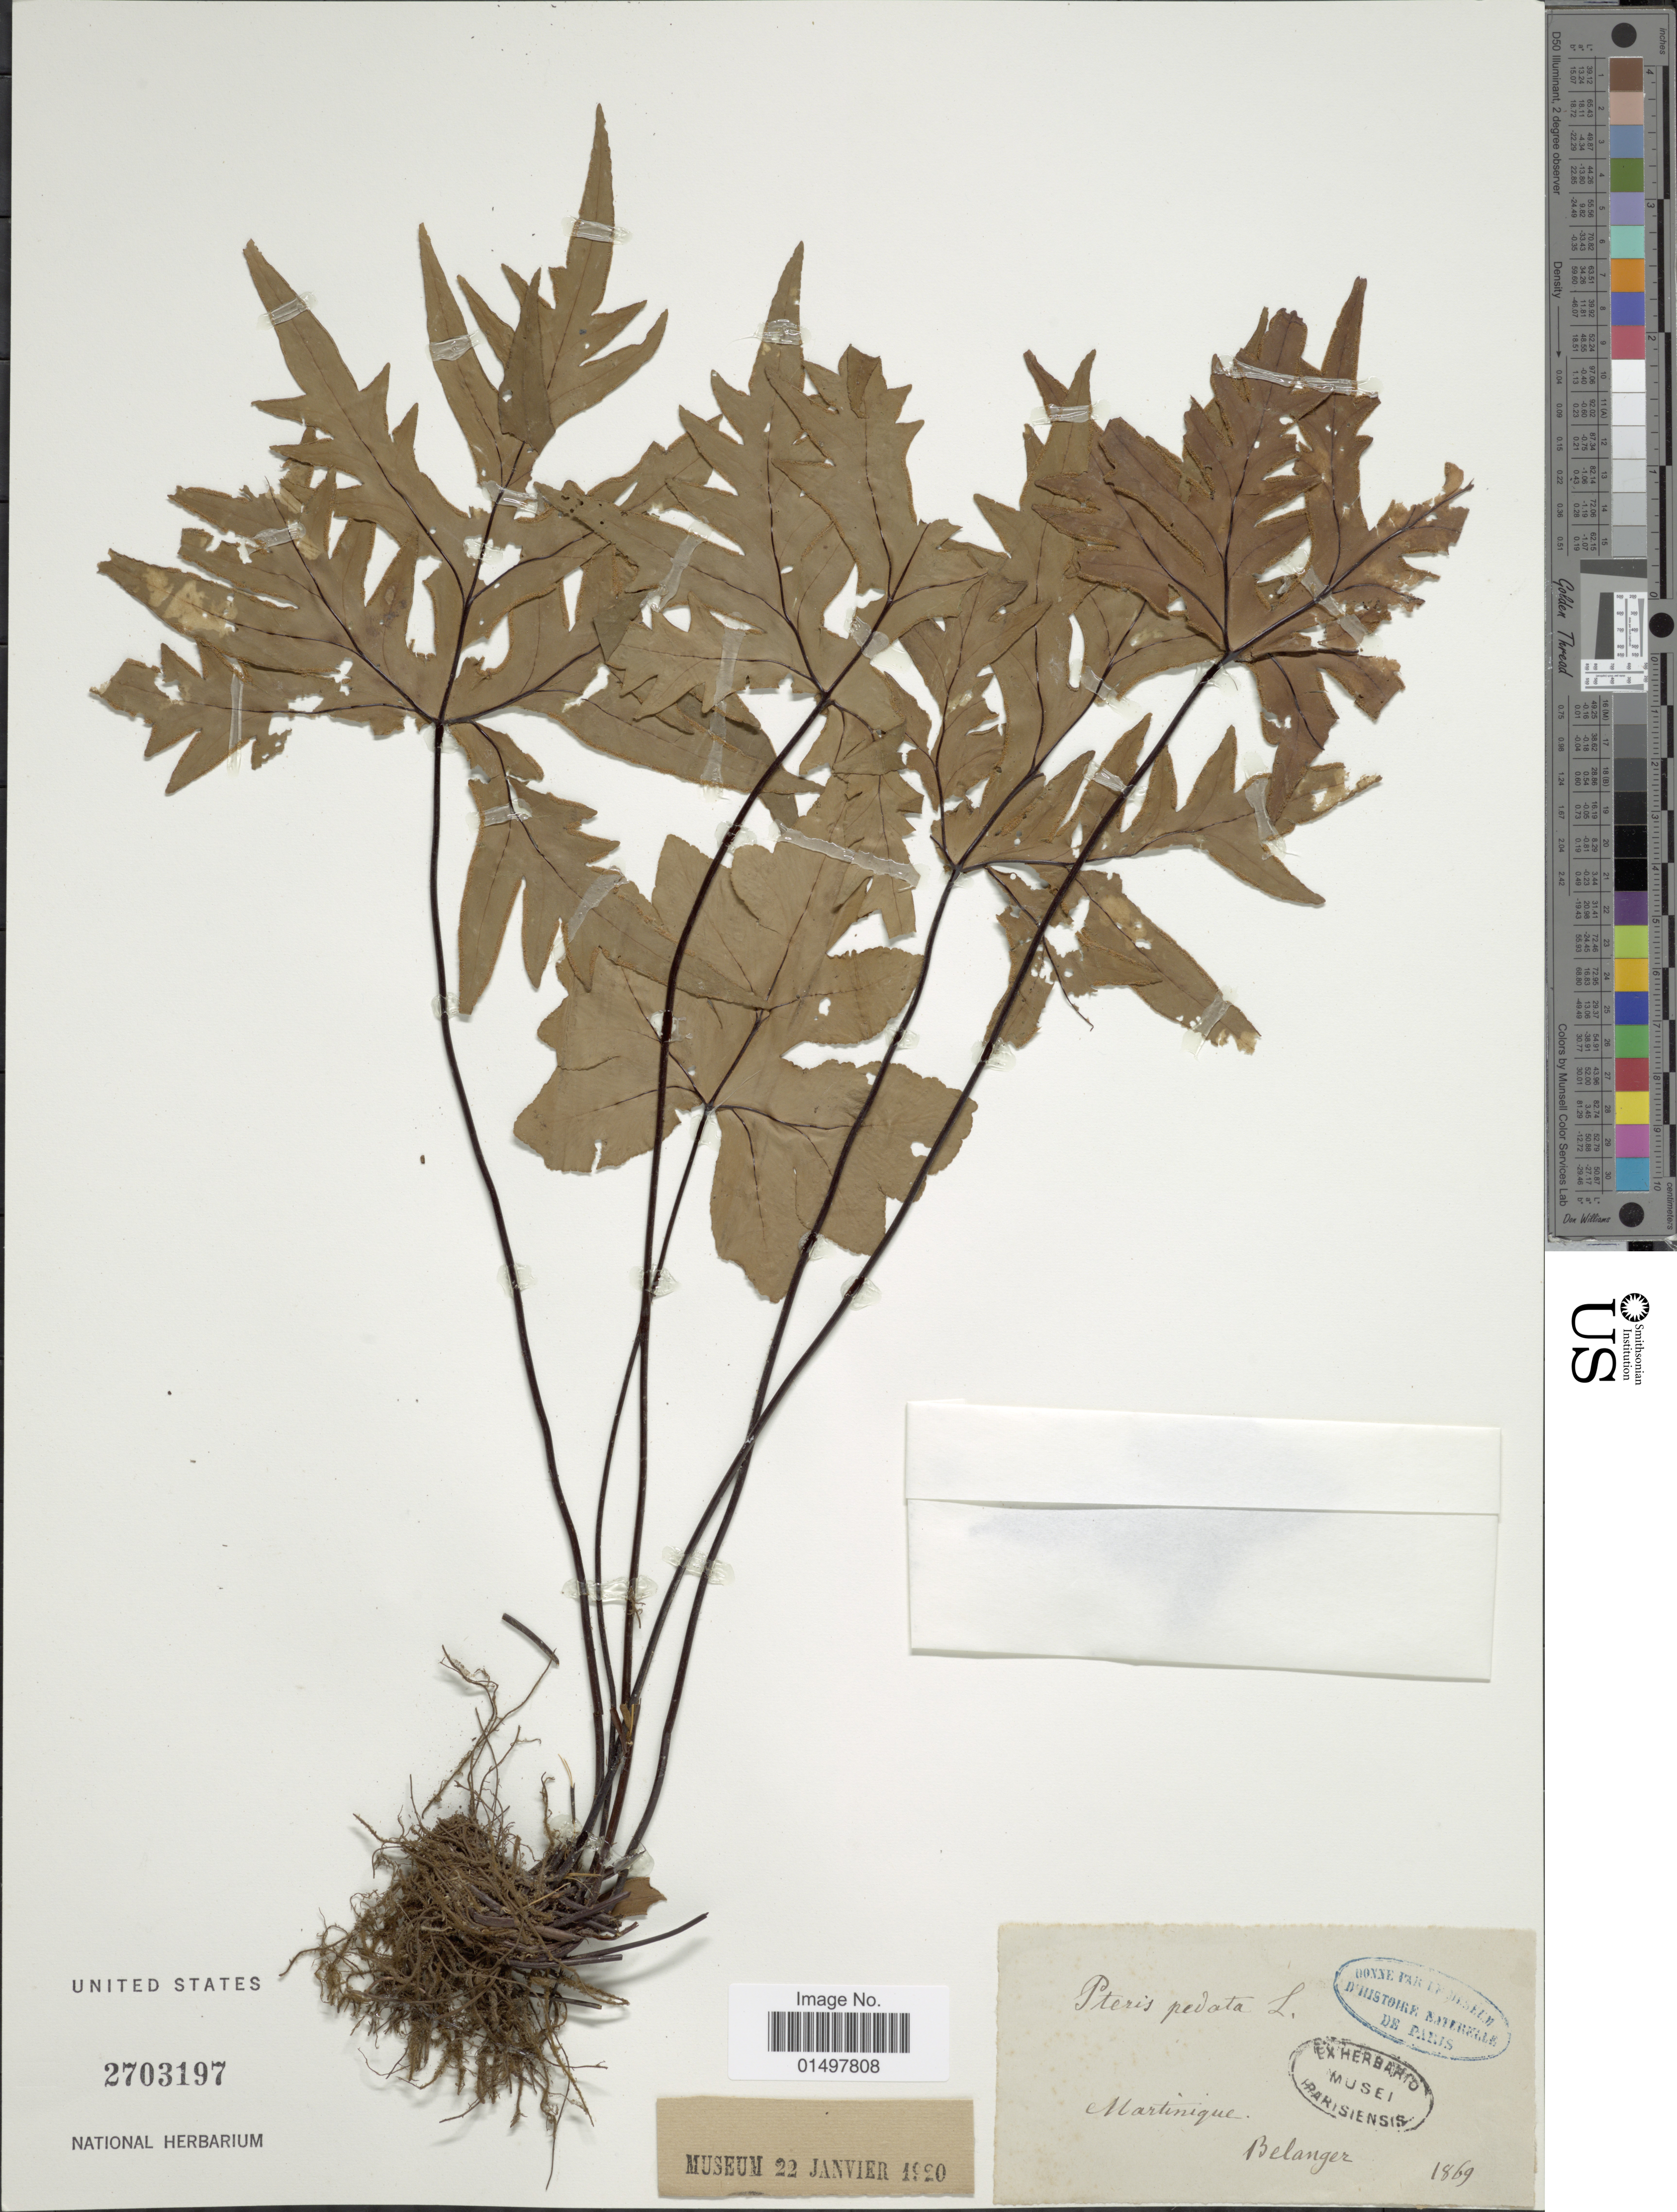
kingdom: Plantae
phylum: Tracheophyta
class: Polypodiopsida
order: Polypodiales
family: Pteridaceae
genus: Doryopteris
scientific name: Doryopteris pedata var. typica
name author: (L.) Fée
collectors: Belanger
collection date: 1869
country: Martinique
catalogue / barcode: US 2703197